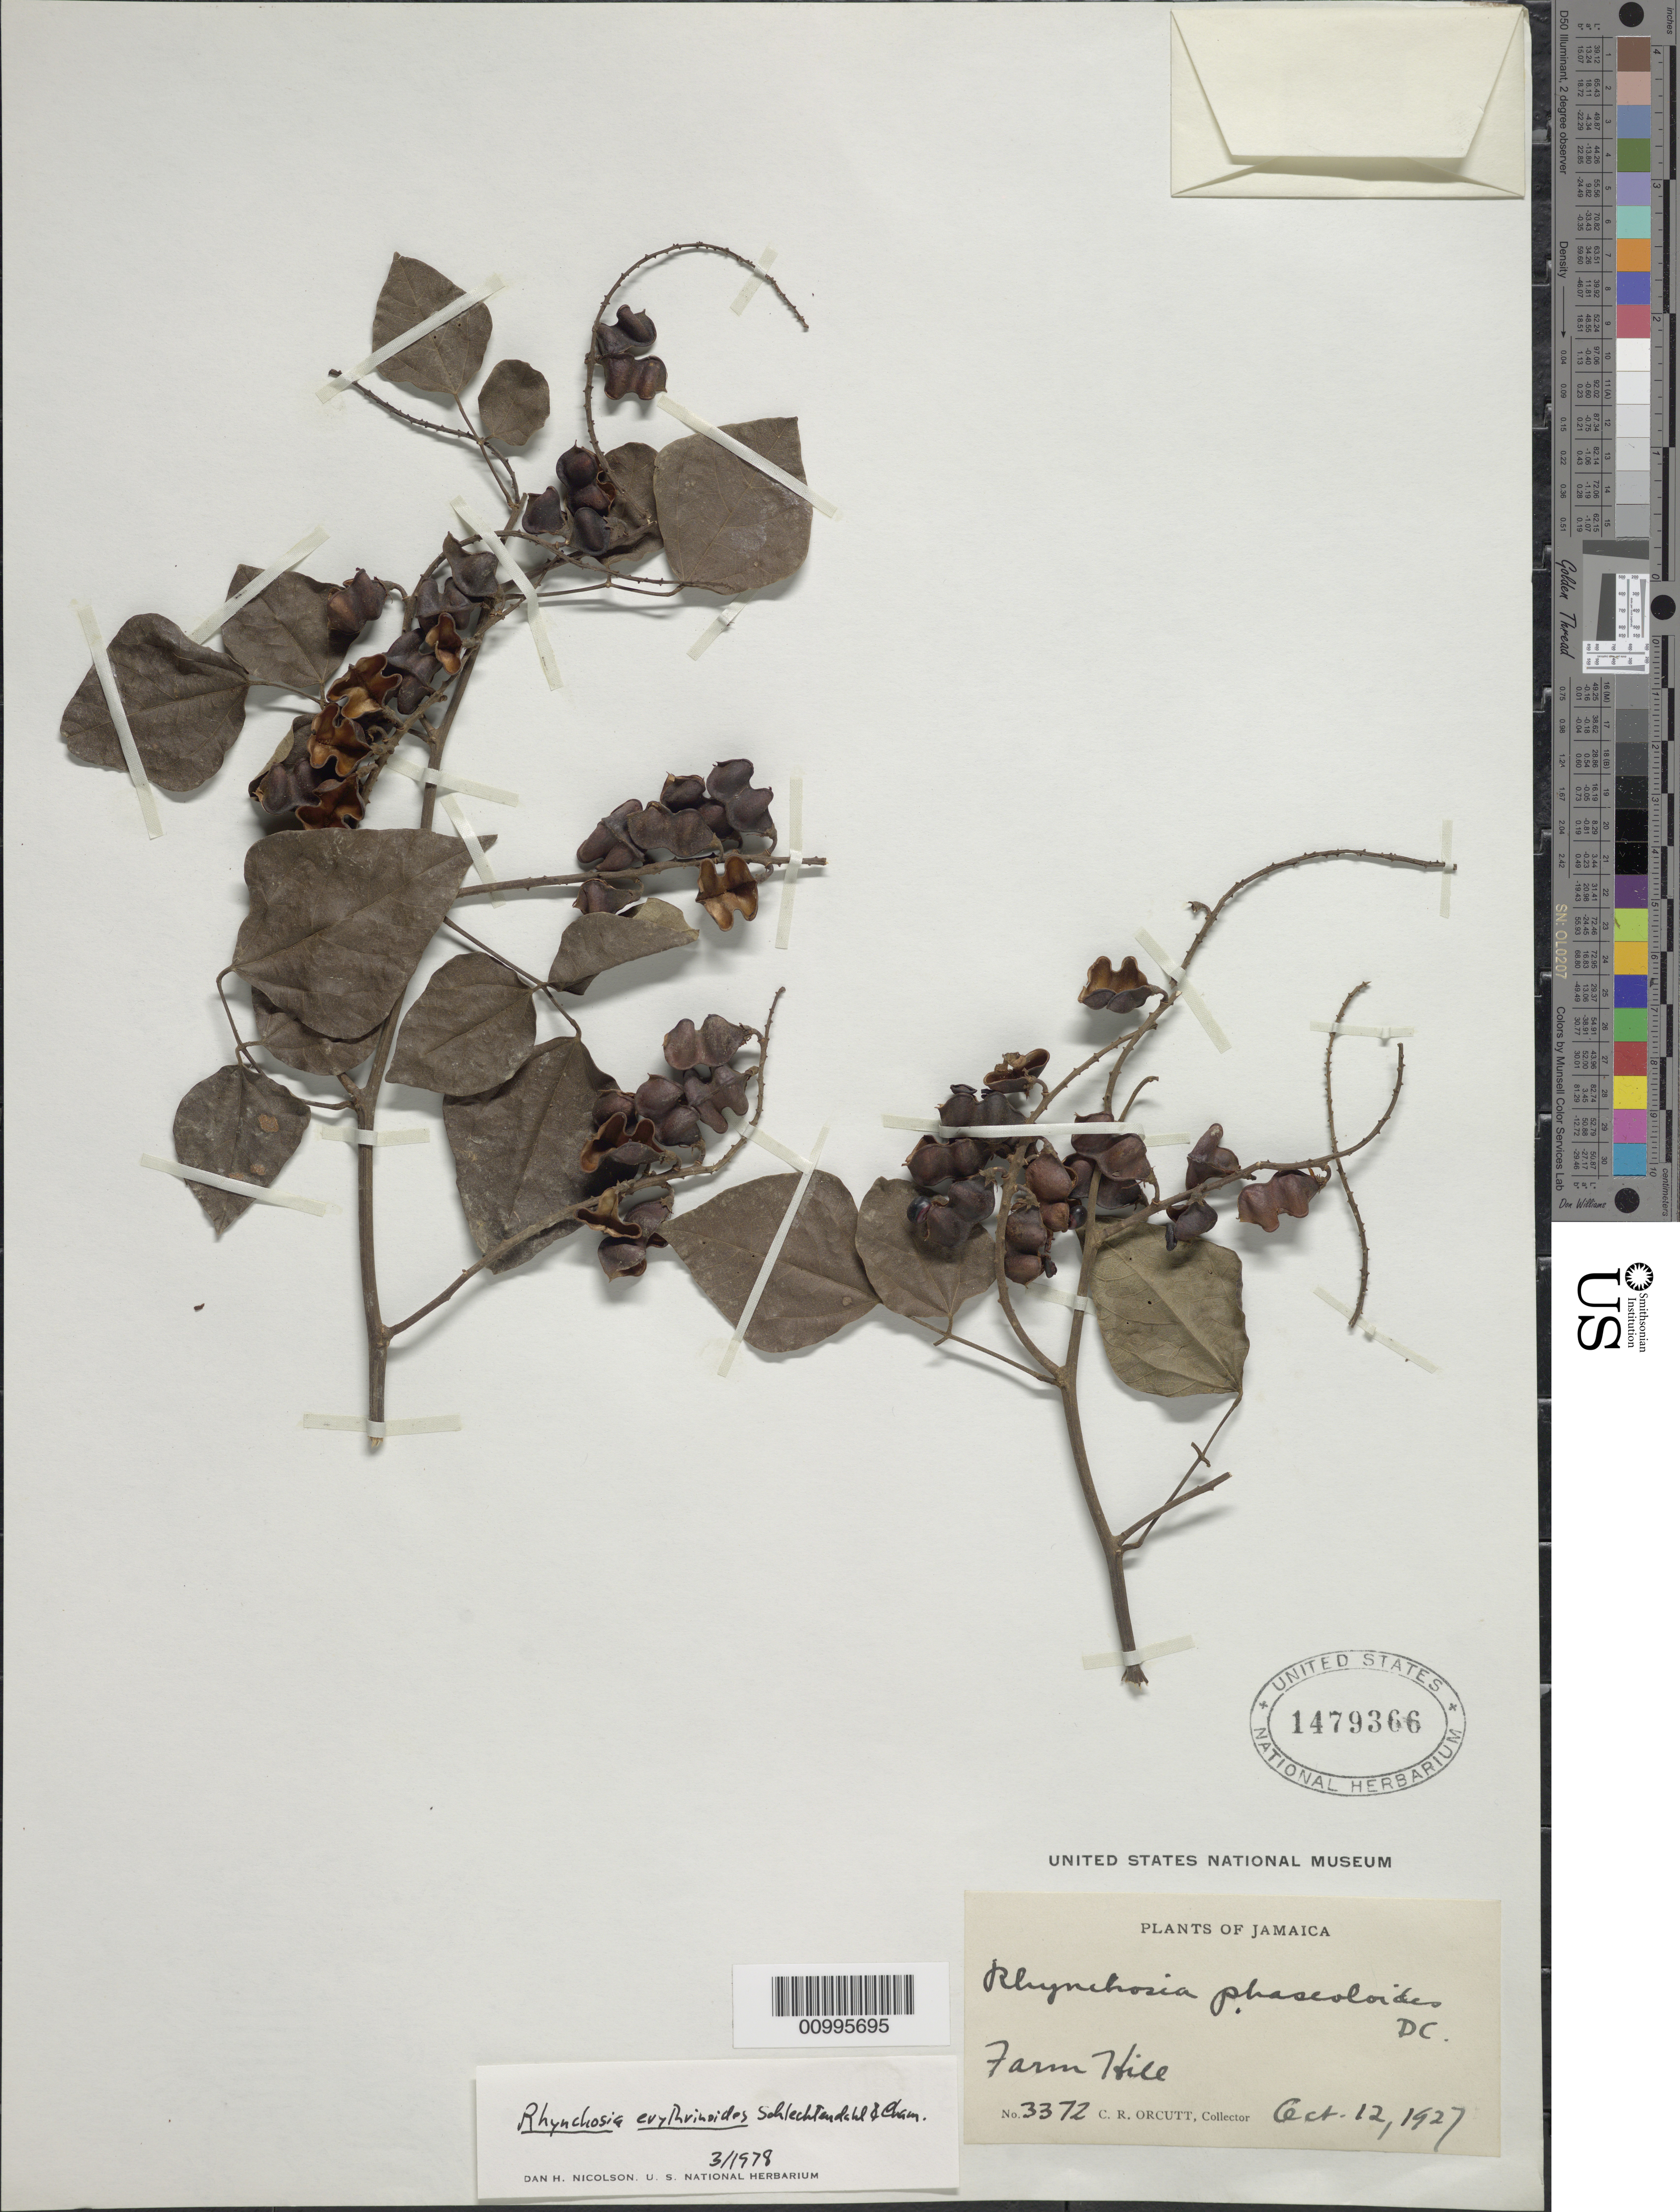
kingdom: Plantae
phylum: Tracheophyta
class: Magnoliopsida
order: Fabales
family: Fabaceae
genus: Rhynchosia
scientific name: Rhynchosia erythrinoides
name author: Schltdl. & Cham.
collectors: C. R. Orcutt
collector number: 3372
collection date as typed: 12 Oct 1927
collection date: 1927-10-12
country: Jamaica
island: Jamaica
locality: Farm Hill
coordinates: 0 N, 0 E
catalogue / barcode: US 1479366